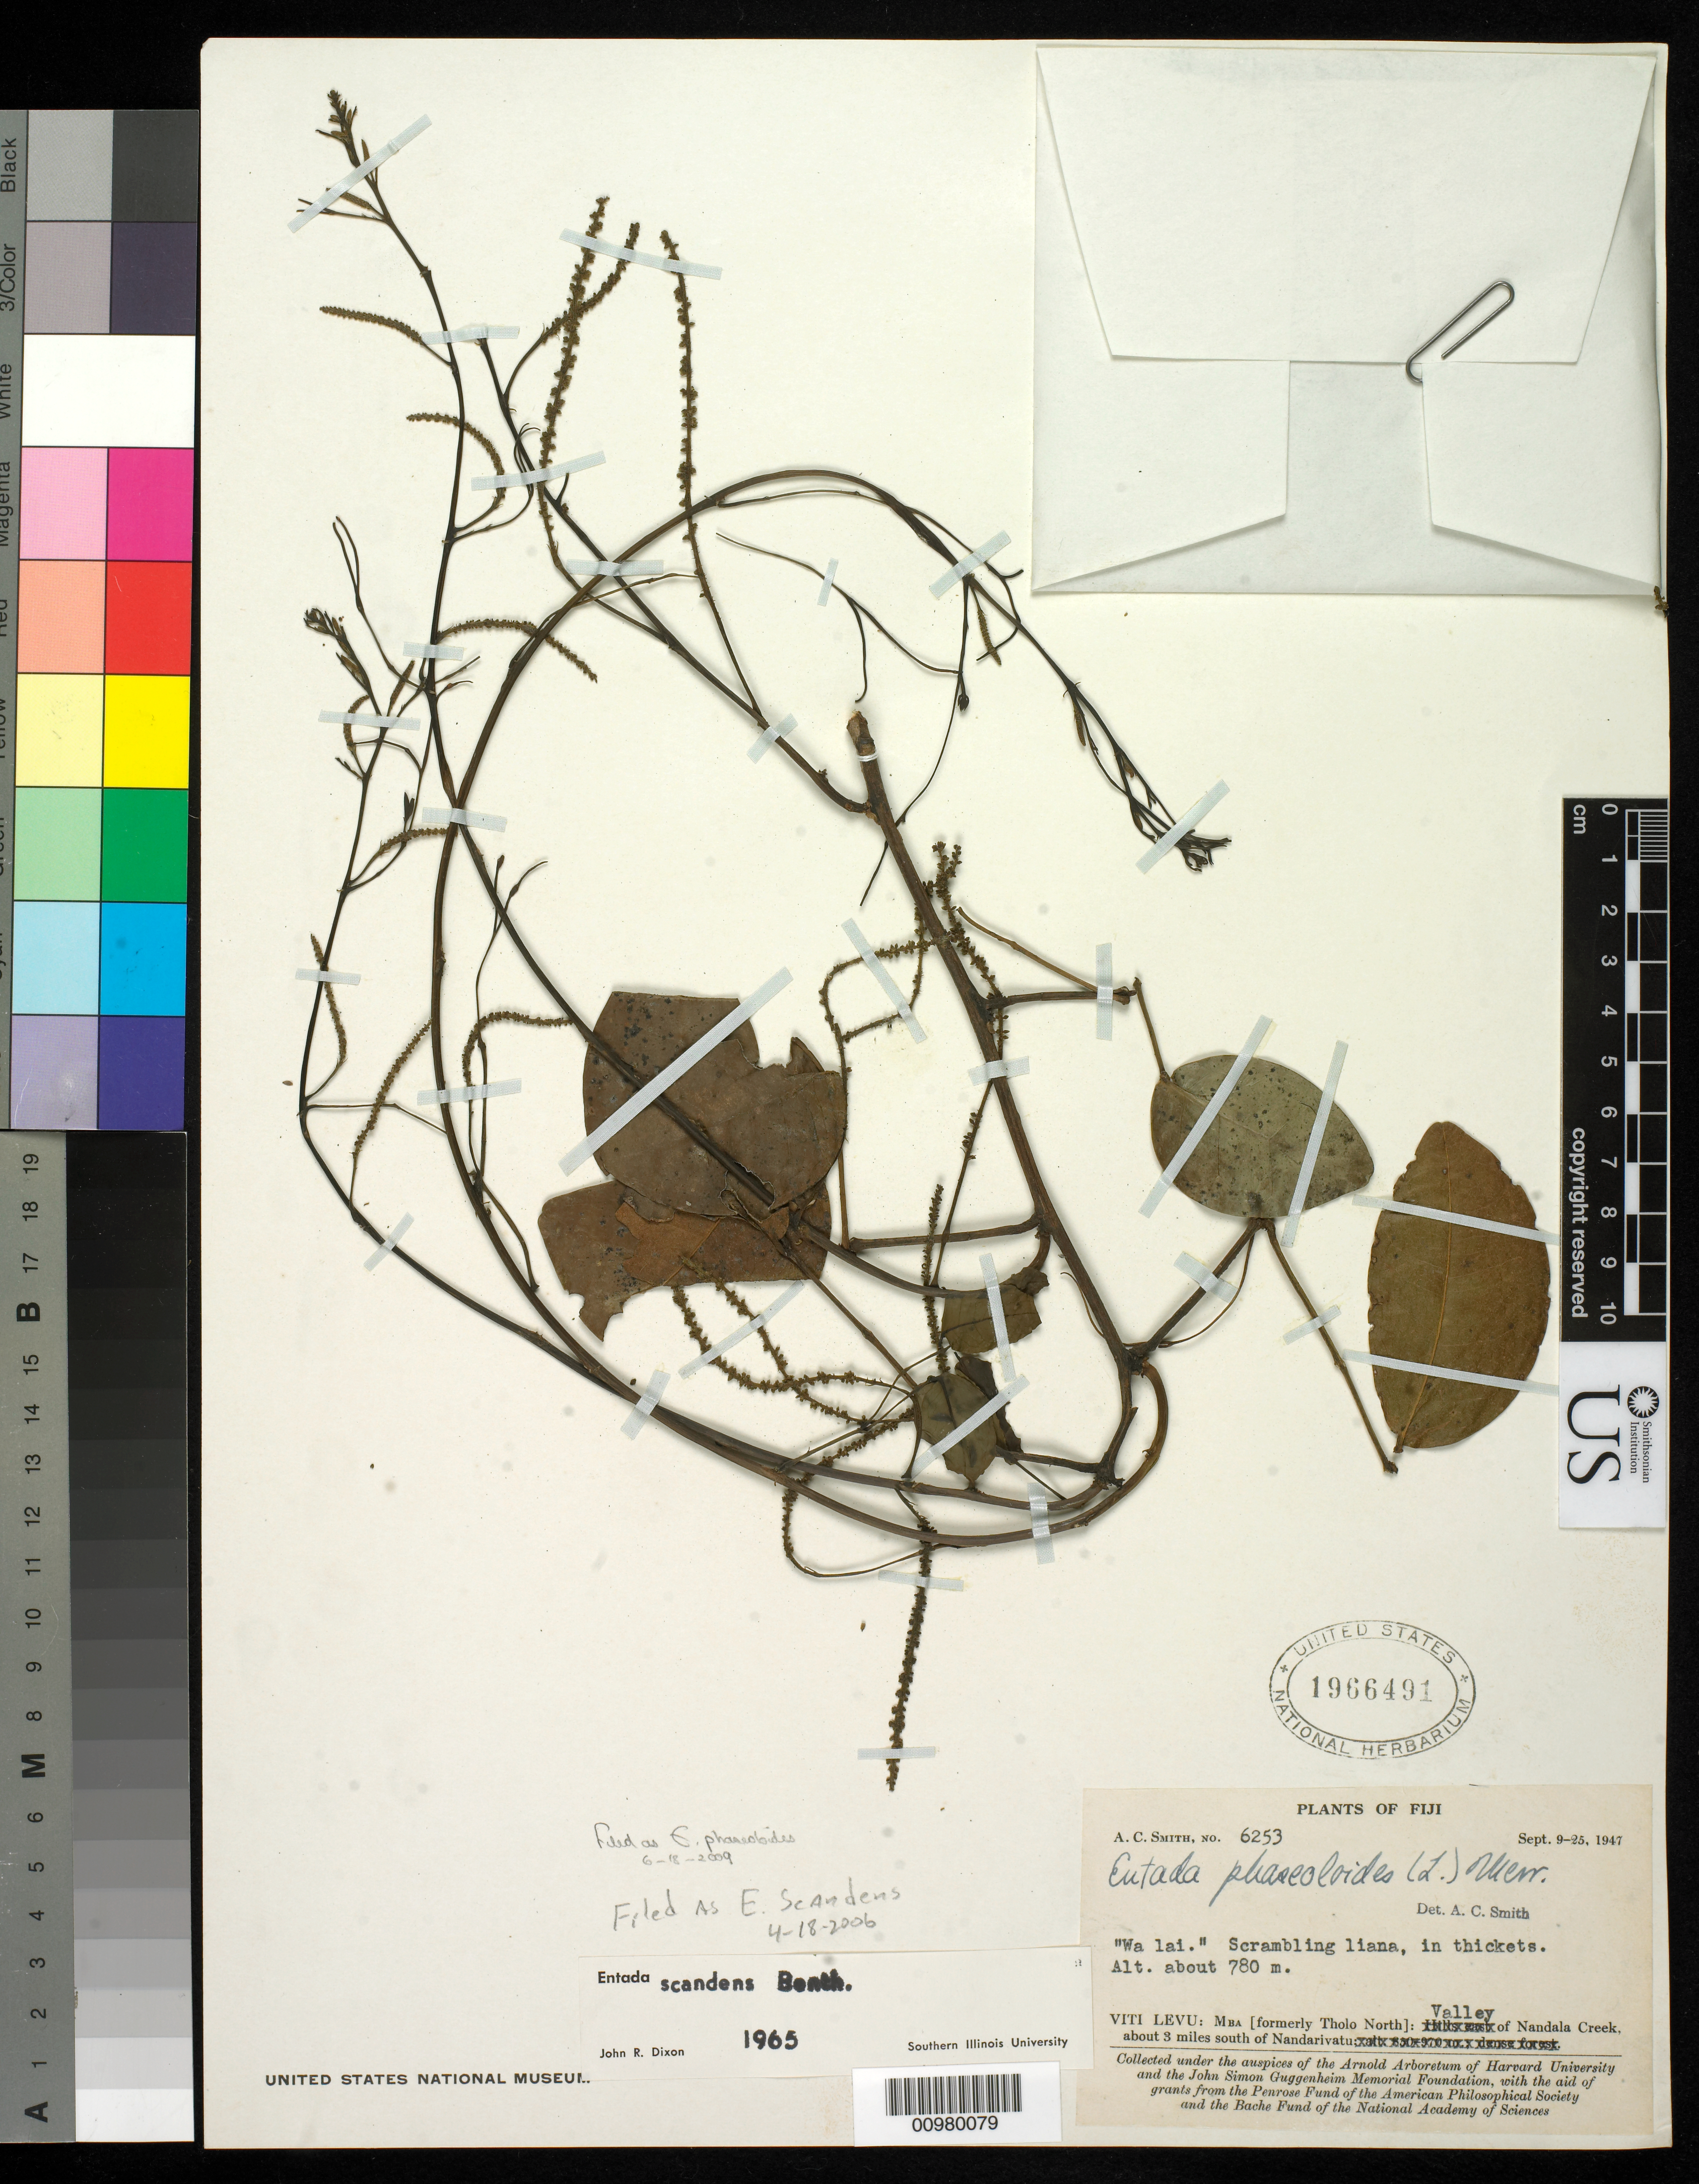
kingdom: Plantae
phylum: Tracheophyta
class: Magnoliopsida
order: Fabales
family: Fabaceae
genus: Entada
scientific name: Entada phaseoloides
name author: (L.) Merr.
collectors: C. A. Smith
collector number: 6253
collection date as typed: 09 Sep 1947 to 25 Sep 1947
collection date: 1947-09-09/1947-09-25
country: Fiji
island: Viti Levu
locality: Mba (formerly Tholo North): Valley of Nandala Creek, about 3 miles S of Nandarivatu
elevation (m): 780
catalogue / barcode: US 1966491